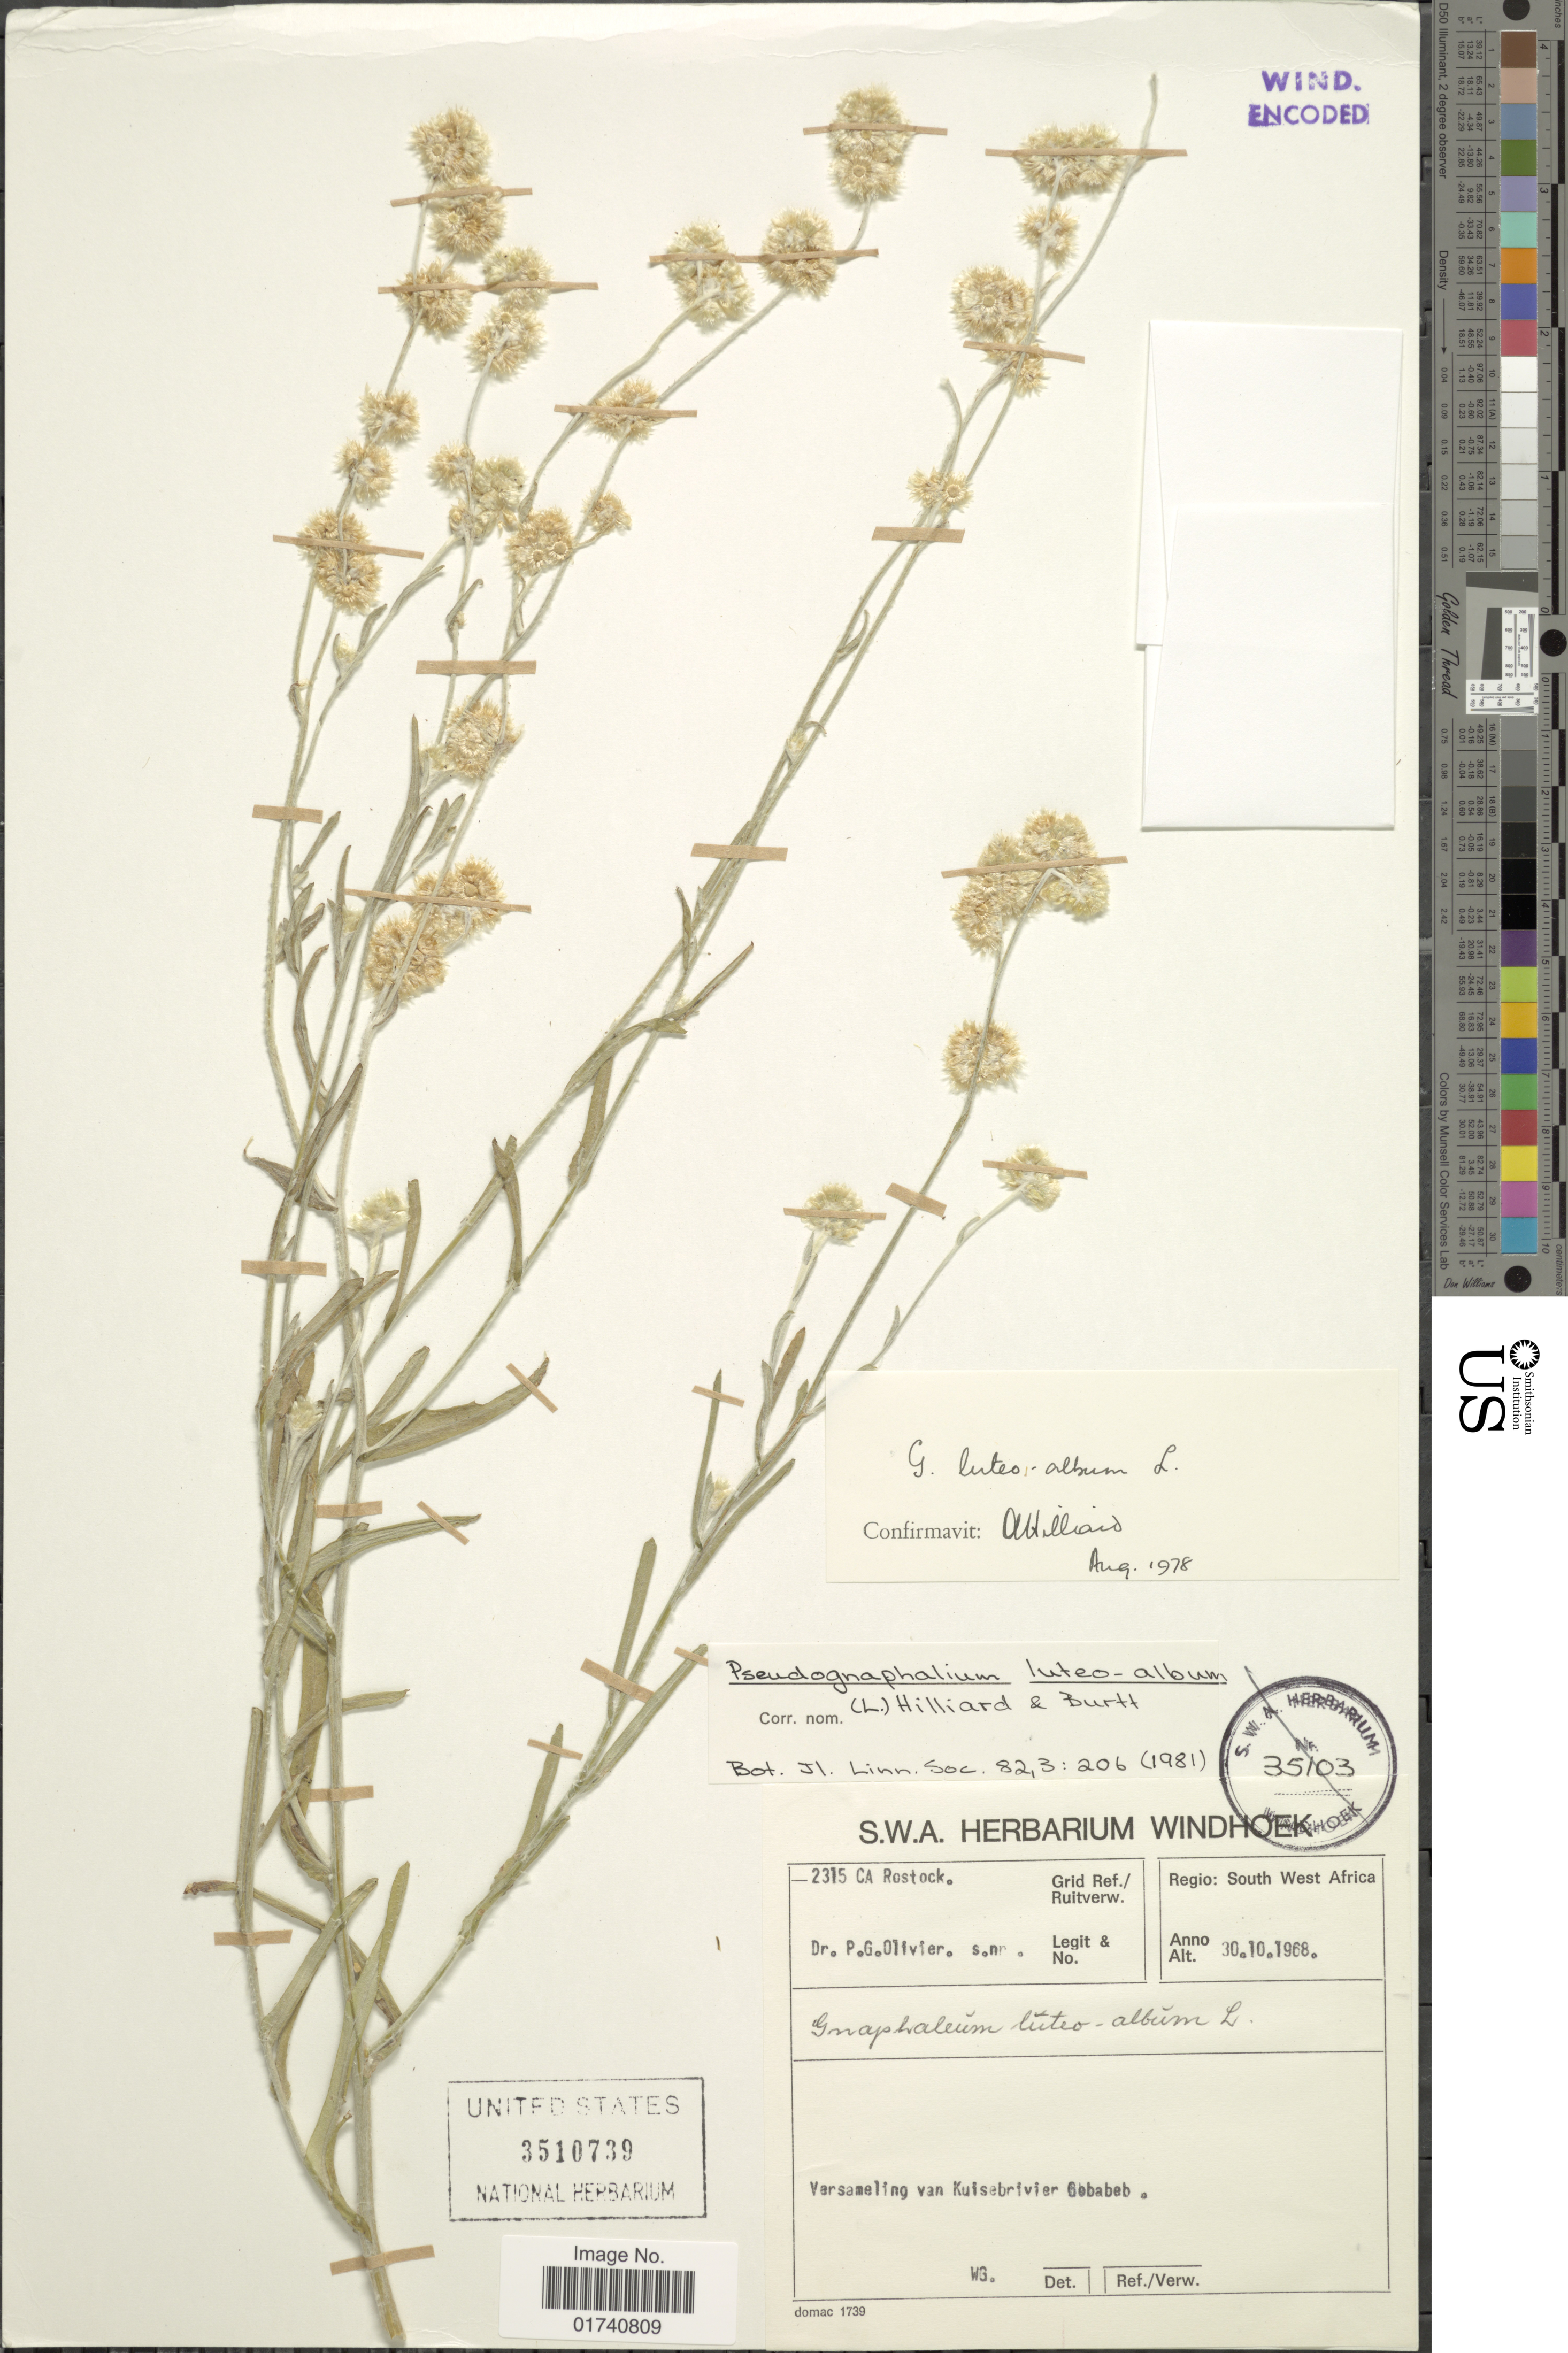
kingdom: Plantae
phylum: Tracheophyta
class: Magnoliopsida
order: Asterales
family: Asteraceae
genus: Pseudognaphalium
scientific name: Pseudognaphalium luteoalbum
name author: (L.) Hilliard & B.L. Burtt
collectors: P. Olivier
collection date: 1968-10-30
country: Namibia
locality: South West Africa. Versameling van Kuisabrivier Gobabeb.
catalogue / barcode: US 3510739